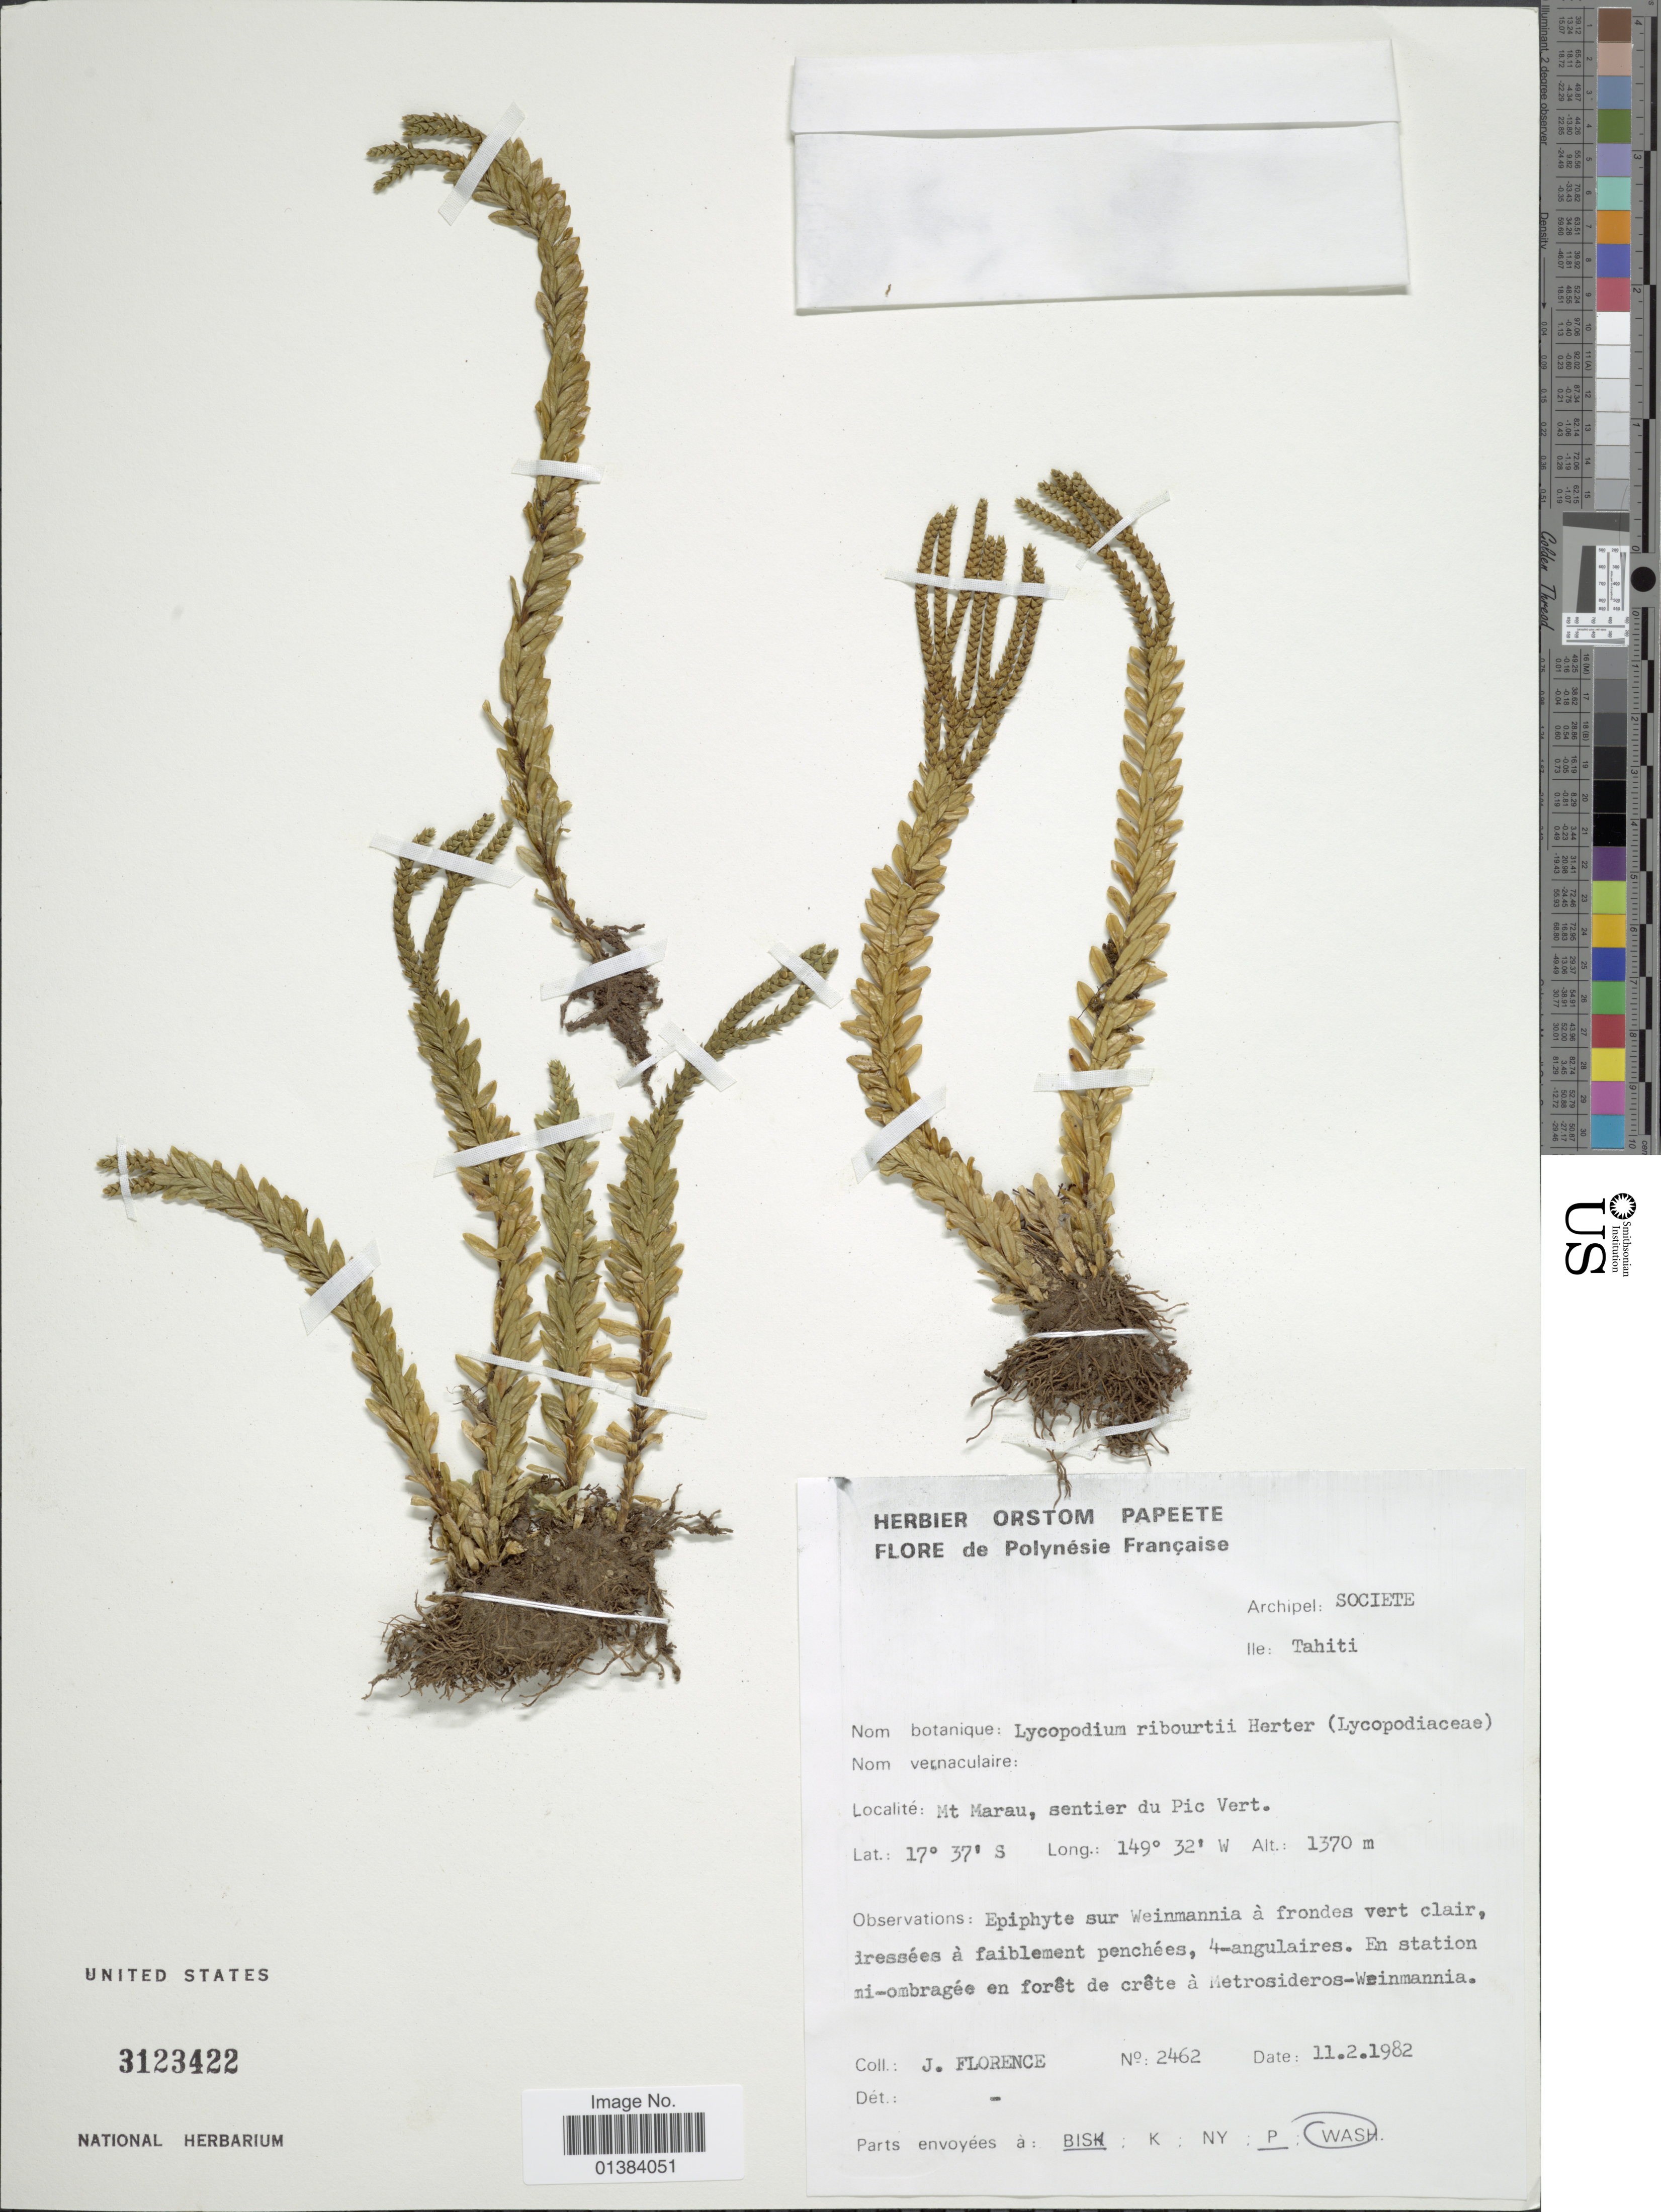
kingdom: Plantae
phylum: Tracheophyta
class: Lycopodiopsida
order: Lycopodiales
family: Lycopodiaceae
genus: Phlegmariurus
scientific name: Phlegmariurus ribourtii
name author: (Herter) A. R. Field & Bostock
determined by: Field, A. R.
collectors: J. Florence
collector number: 2462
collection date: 1982-02-11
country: French Polynesia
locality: Archipel: Societe. Ile: Tahiti. Mt Marau, sentier du Pic Vert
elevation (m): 1370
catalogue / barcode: US 3123422